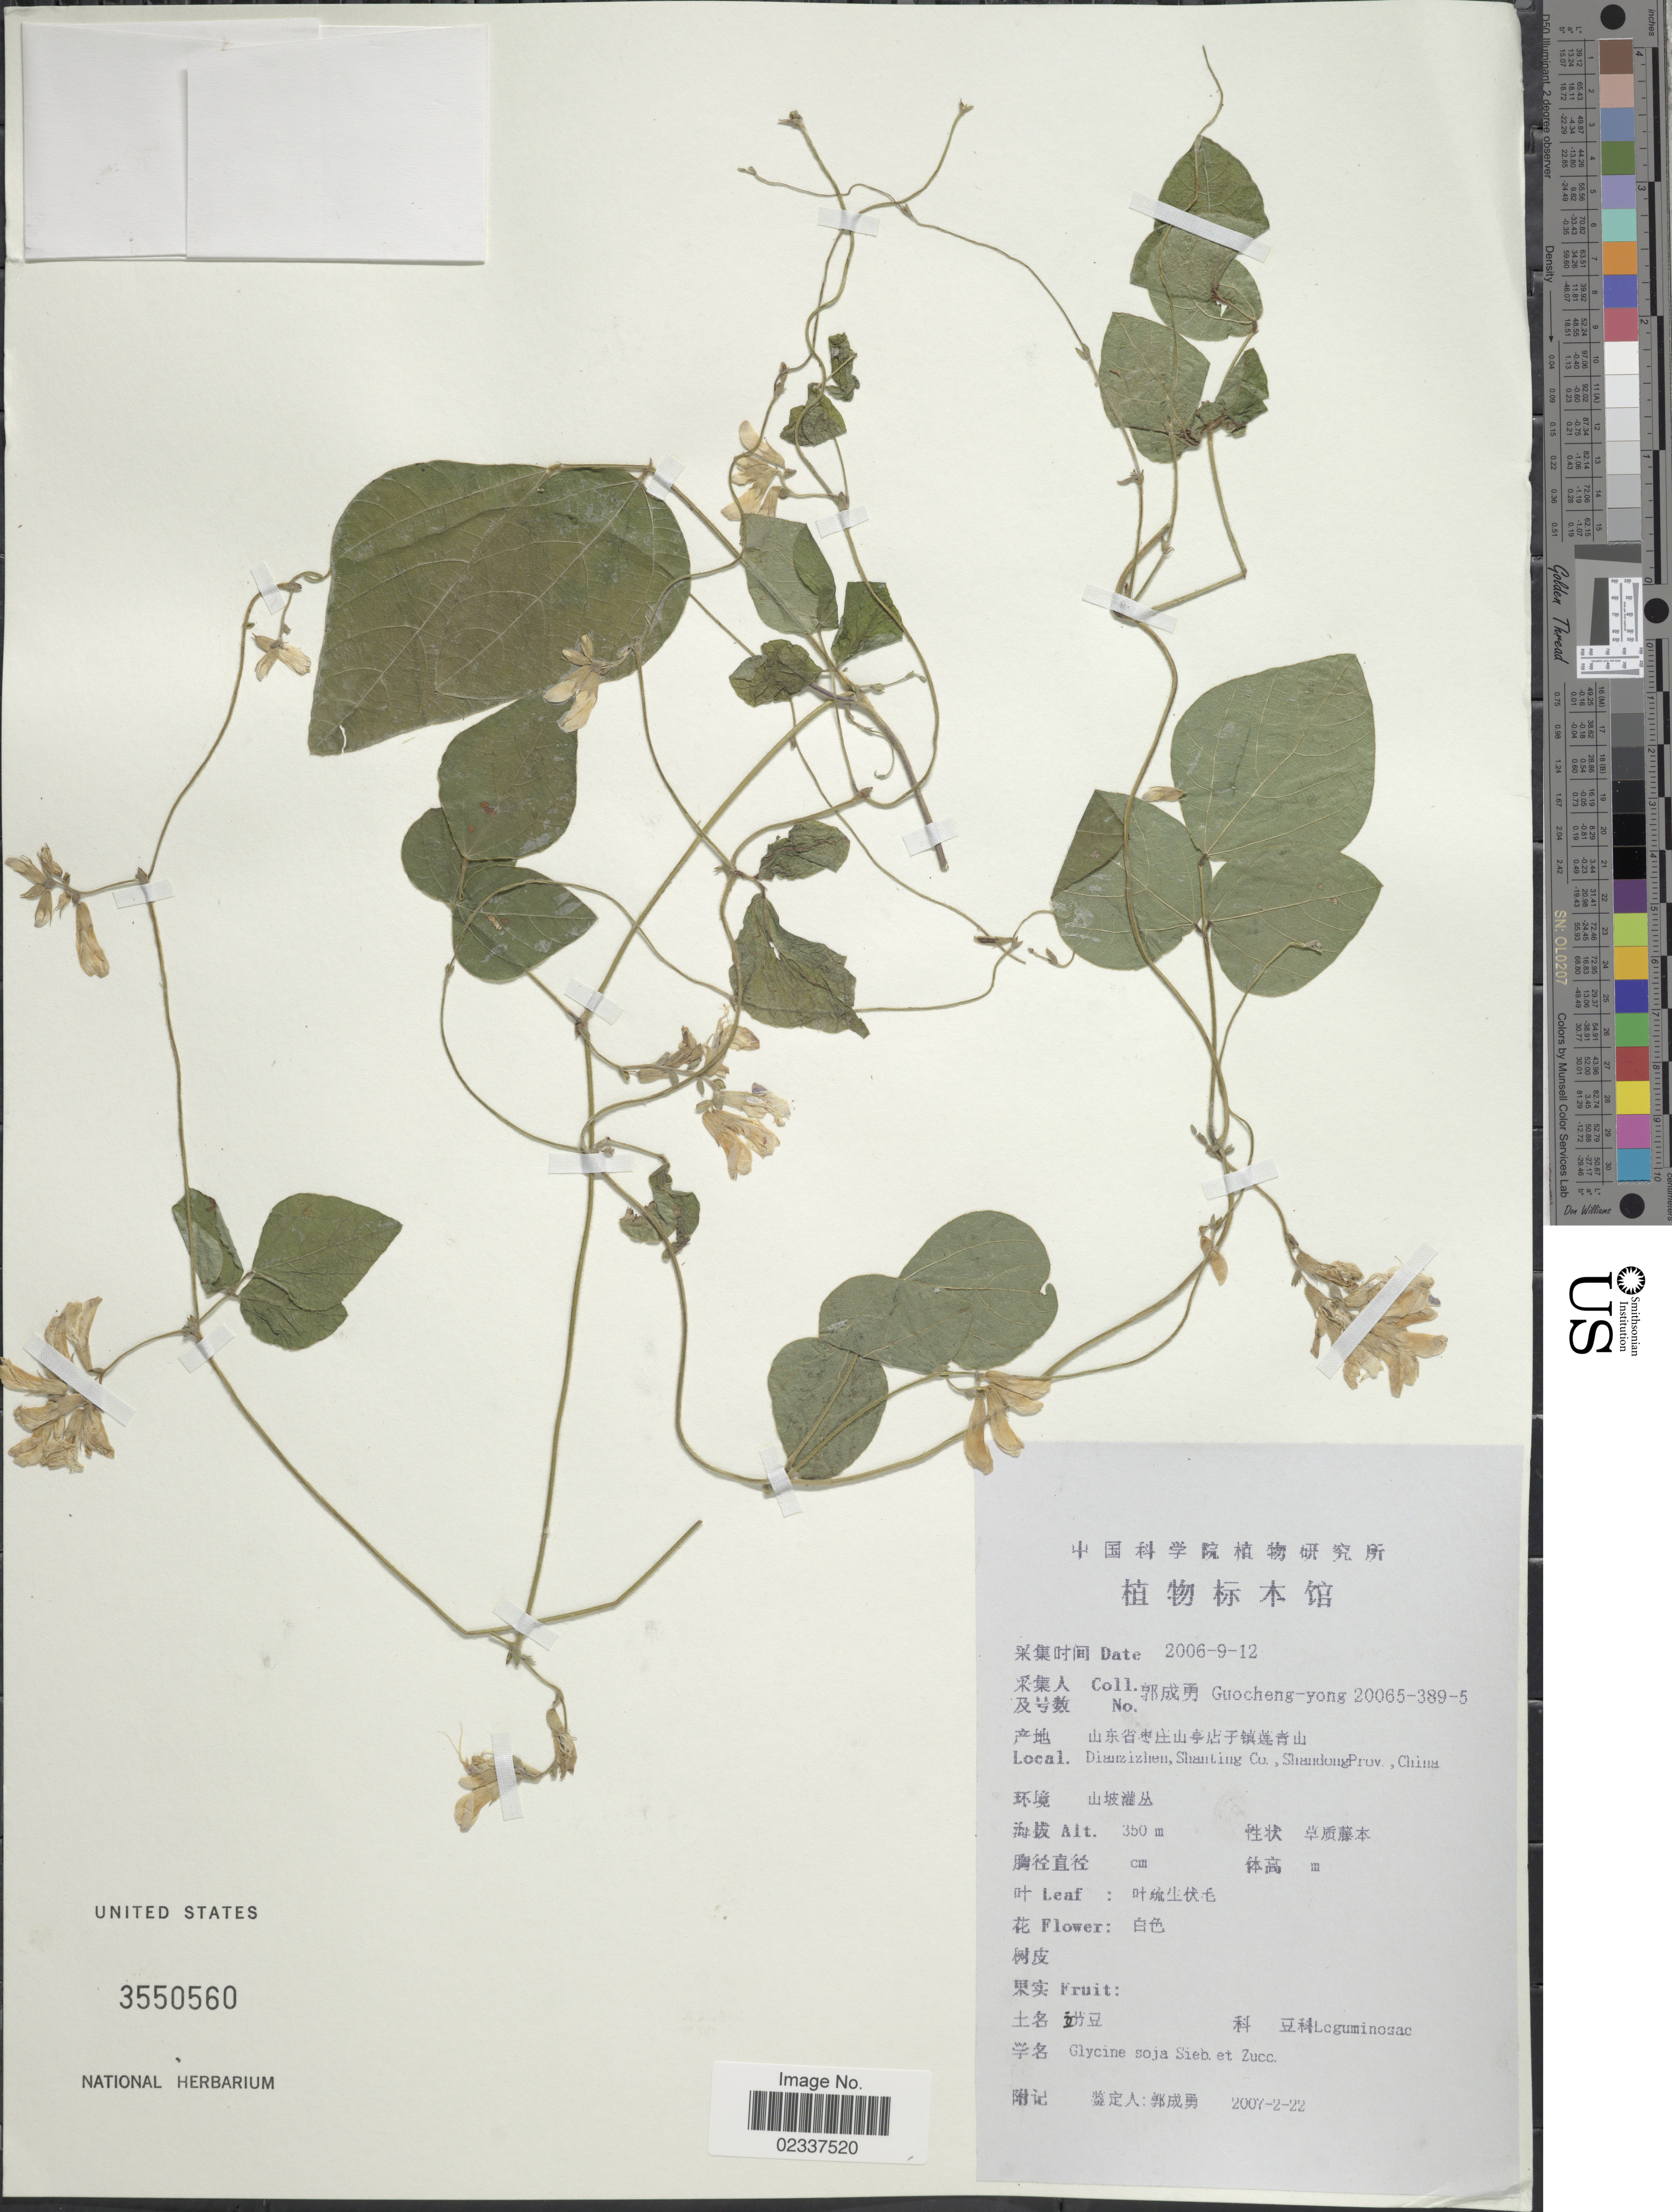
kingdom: Plantae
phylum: Tracheophyta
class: Magnoliopsida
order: Fabales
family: Fabaceae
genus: Glycine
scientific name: Glycine soja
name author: Siebold & Zucc.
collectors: Guo cheng-yong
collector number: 20065-389-5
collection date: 2006-09-12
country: China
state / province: Shandong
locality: Dianzizhen, Shanting Co.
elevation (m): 350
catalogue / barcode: US 3550560